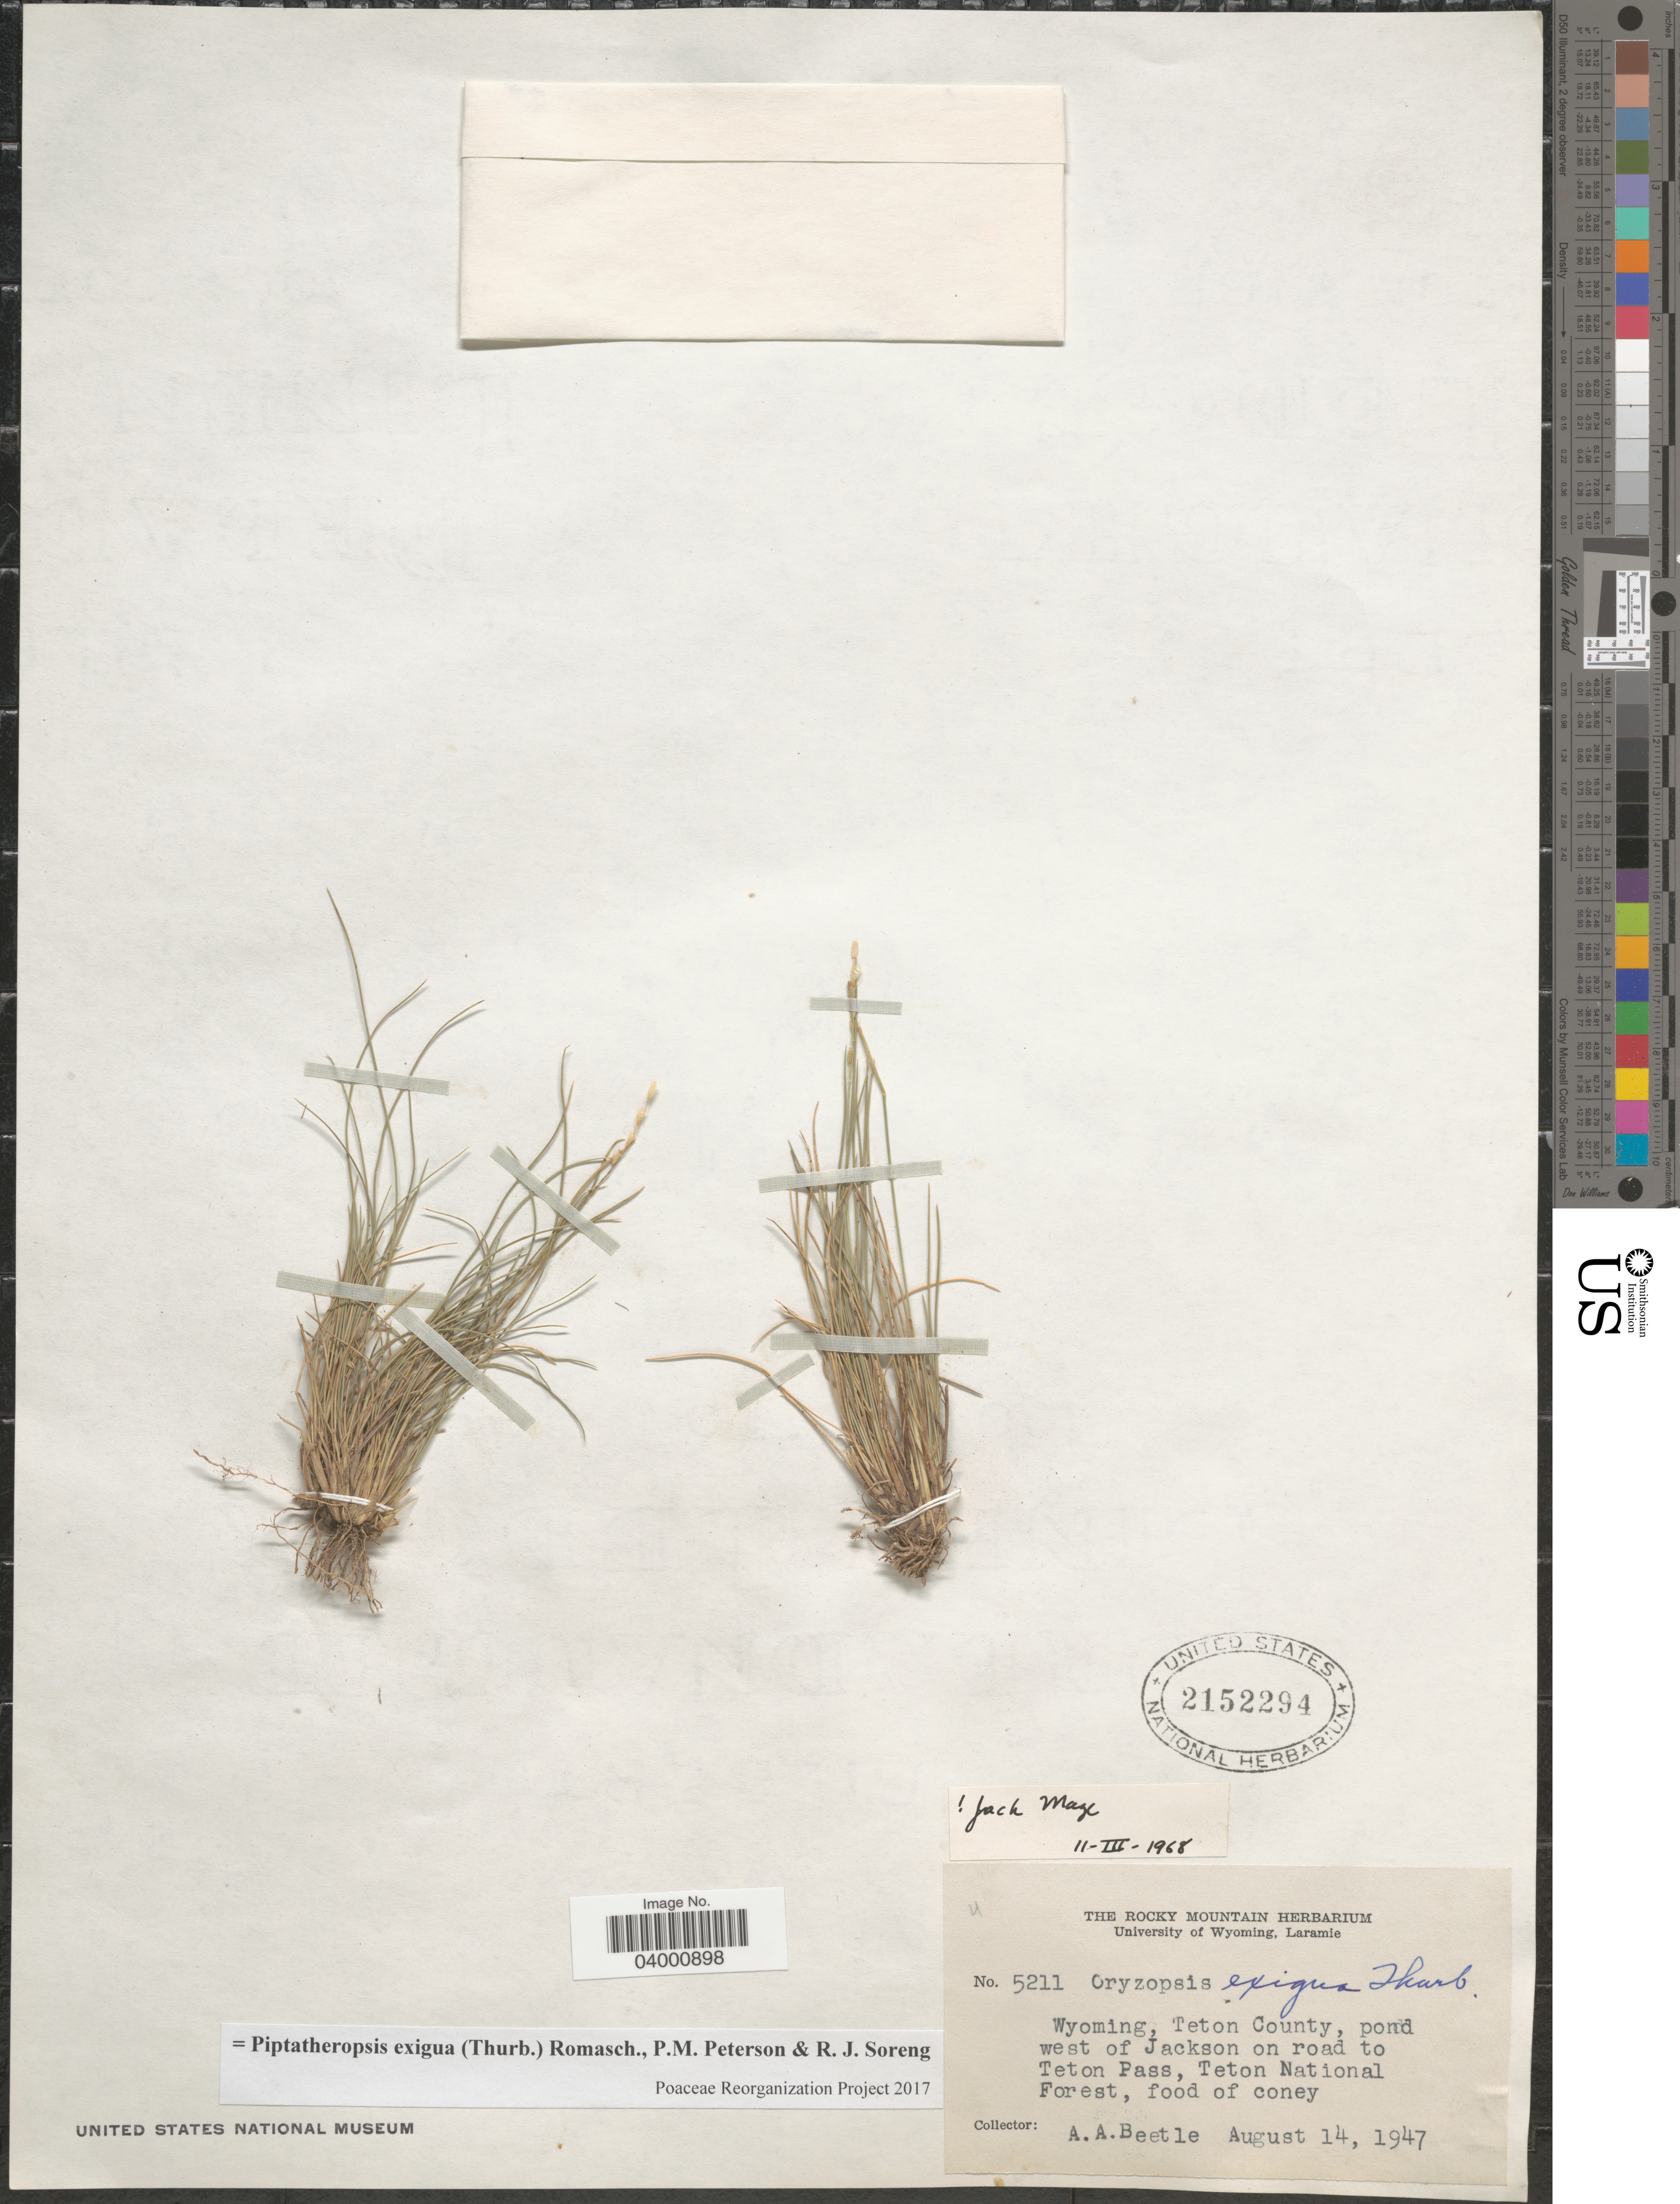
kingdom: Plantae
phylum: Tracheophyta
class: Liliopsida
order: Poales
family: Poaceae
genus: Piptatheropsis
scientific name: Piptatheropsis exigua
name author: (Thurb.) Romasch. et al.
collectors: A. A. Beetle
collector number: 5211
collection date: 1947-08-14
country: United States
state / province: Wyoming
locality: Teton County, pond west of Jackson on road to Teton Pass, Teton National Forest, food of coney.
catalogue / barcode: US 2152294